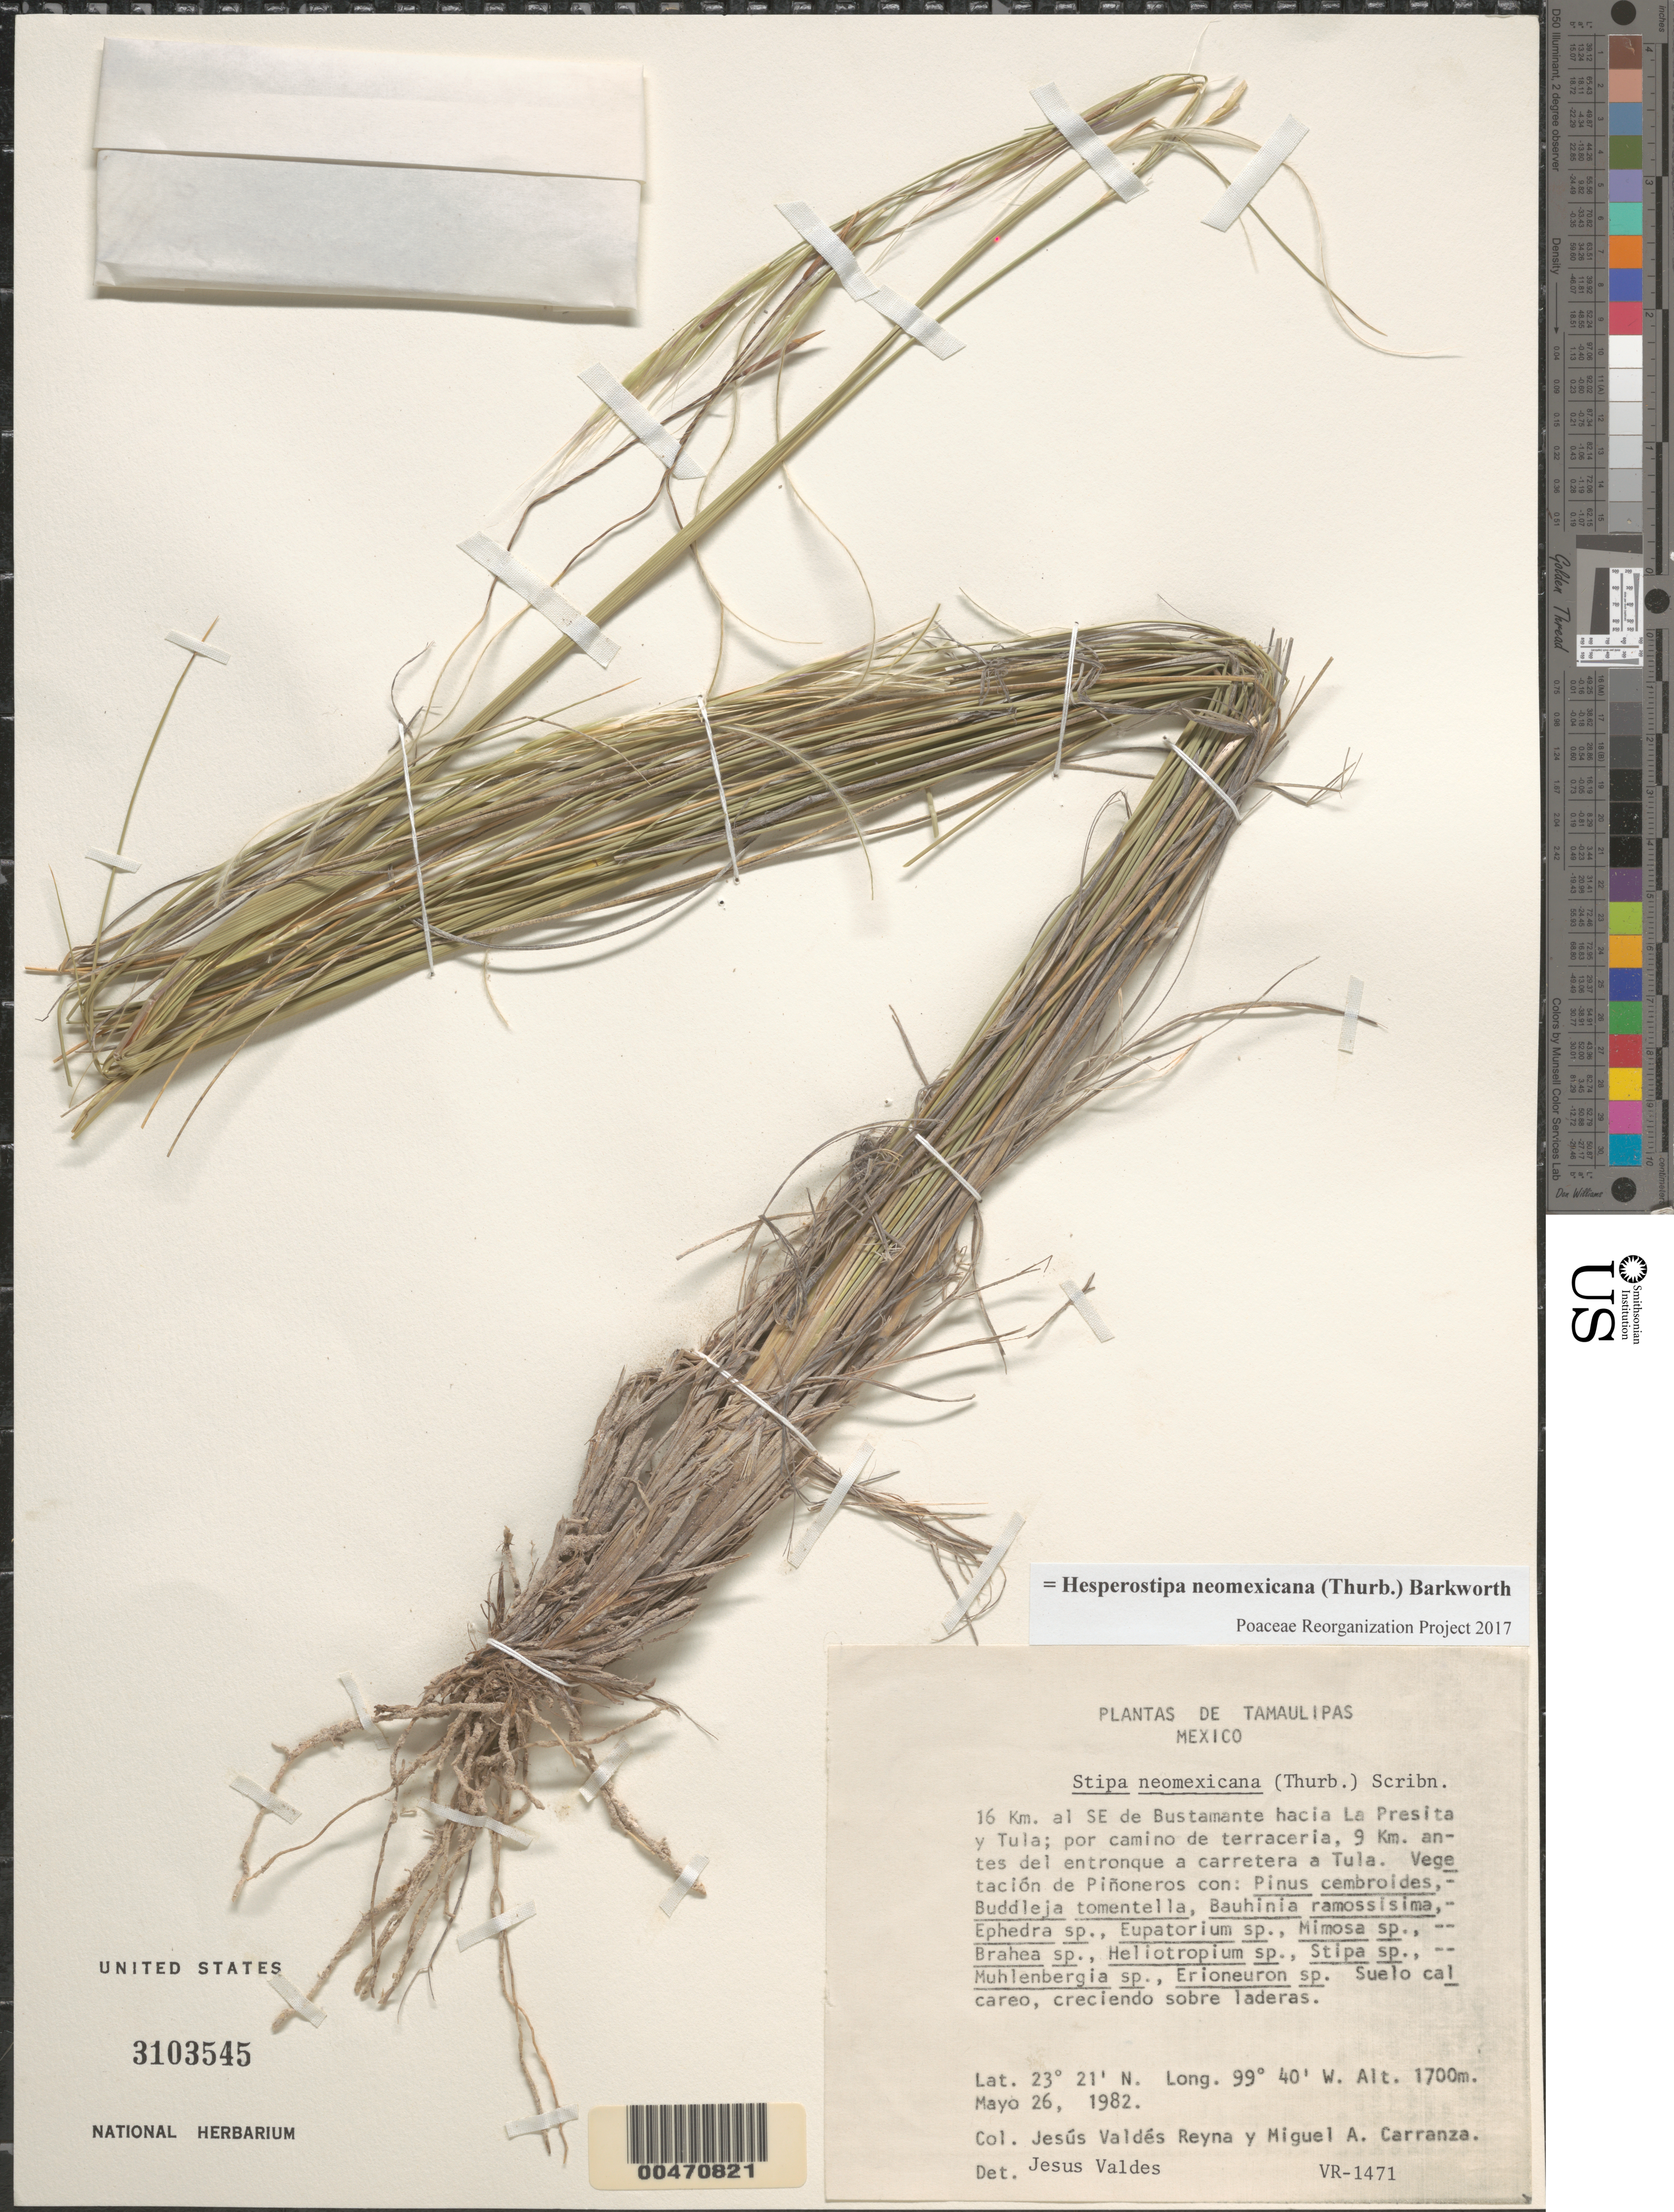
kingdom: Plantae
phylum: Tracheophyta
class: Liliopsida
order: Poales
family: Poaceae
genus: Hesperostipa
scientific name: Hesperostipa neomexicana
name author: (Thurb.) Barkworth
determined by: Poaceae Reorganization Project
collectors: J. Valdés-Reyna & M. Carranza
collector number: VR-1471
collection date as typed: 26 May 1982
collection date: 1982-05-26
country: Mexico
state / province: Tamaulipas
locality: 16 km SE of Bustamante toward La Presita & Tula, 9 km before the jct to road to Tula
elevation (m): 1700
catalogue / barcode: US 3103545